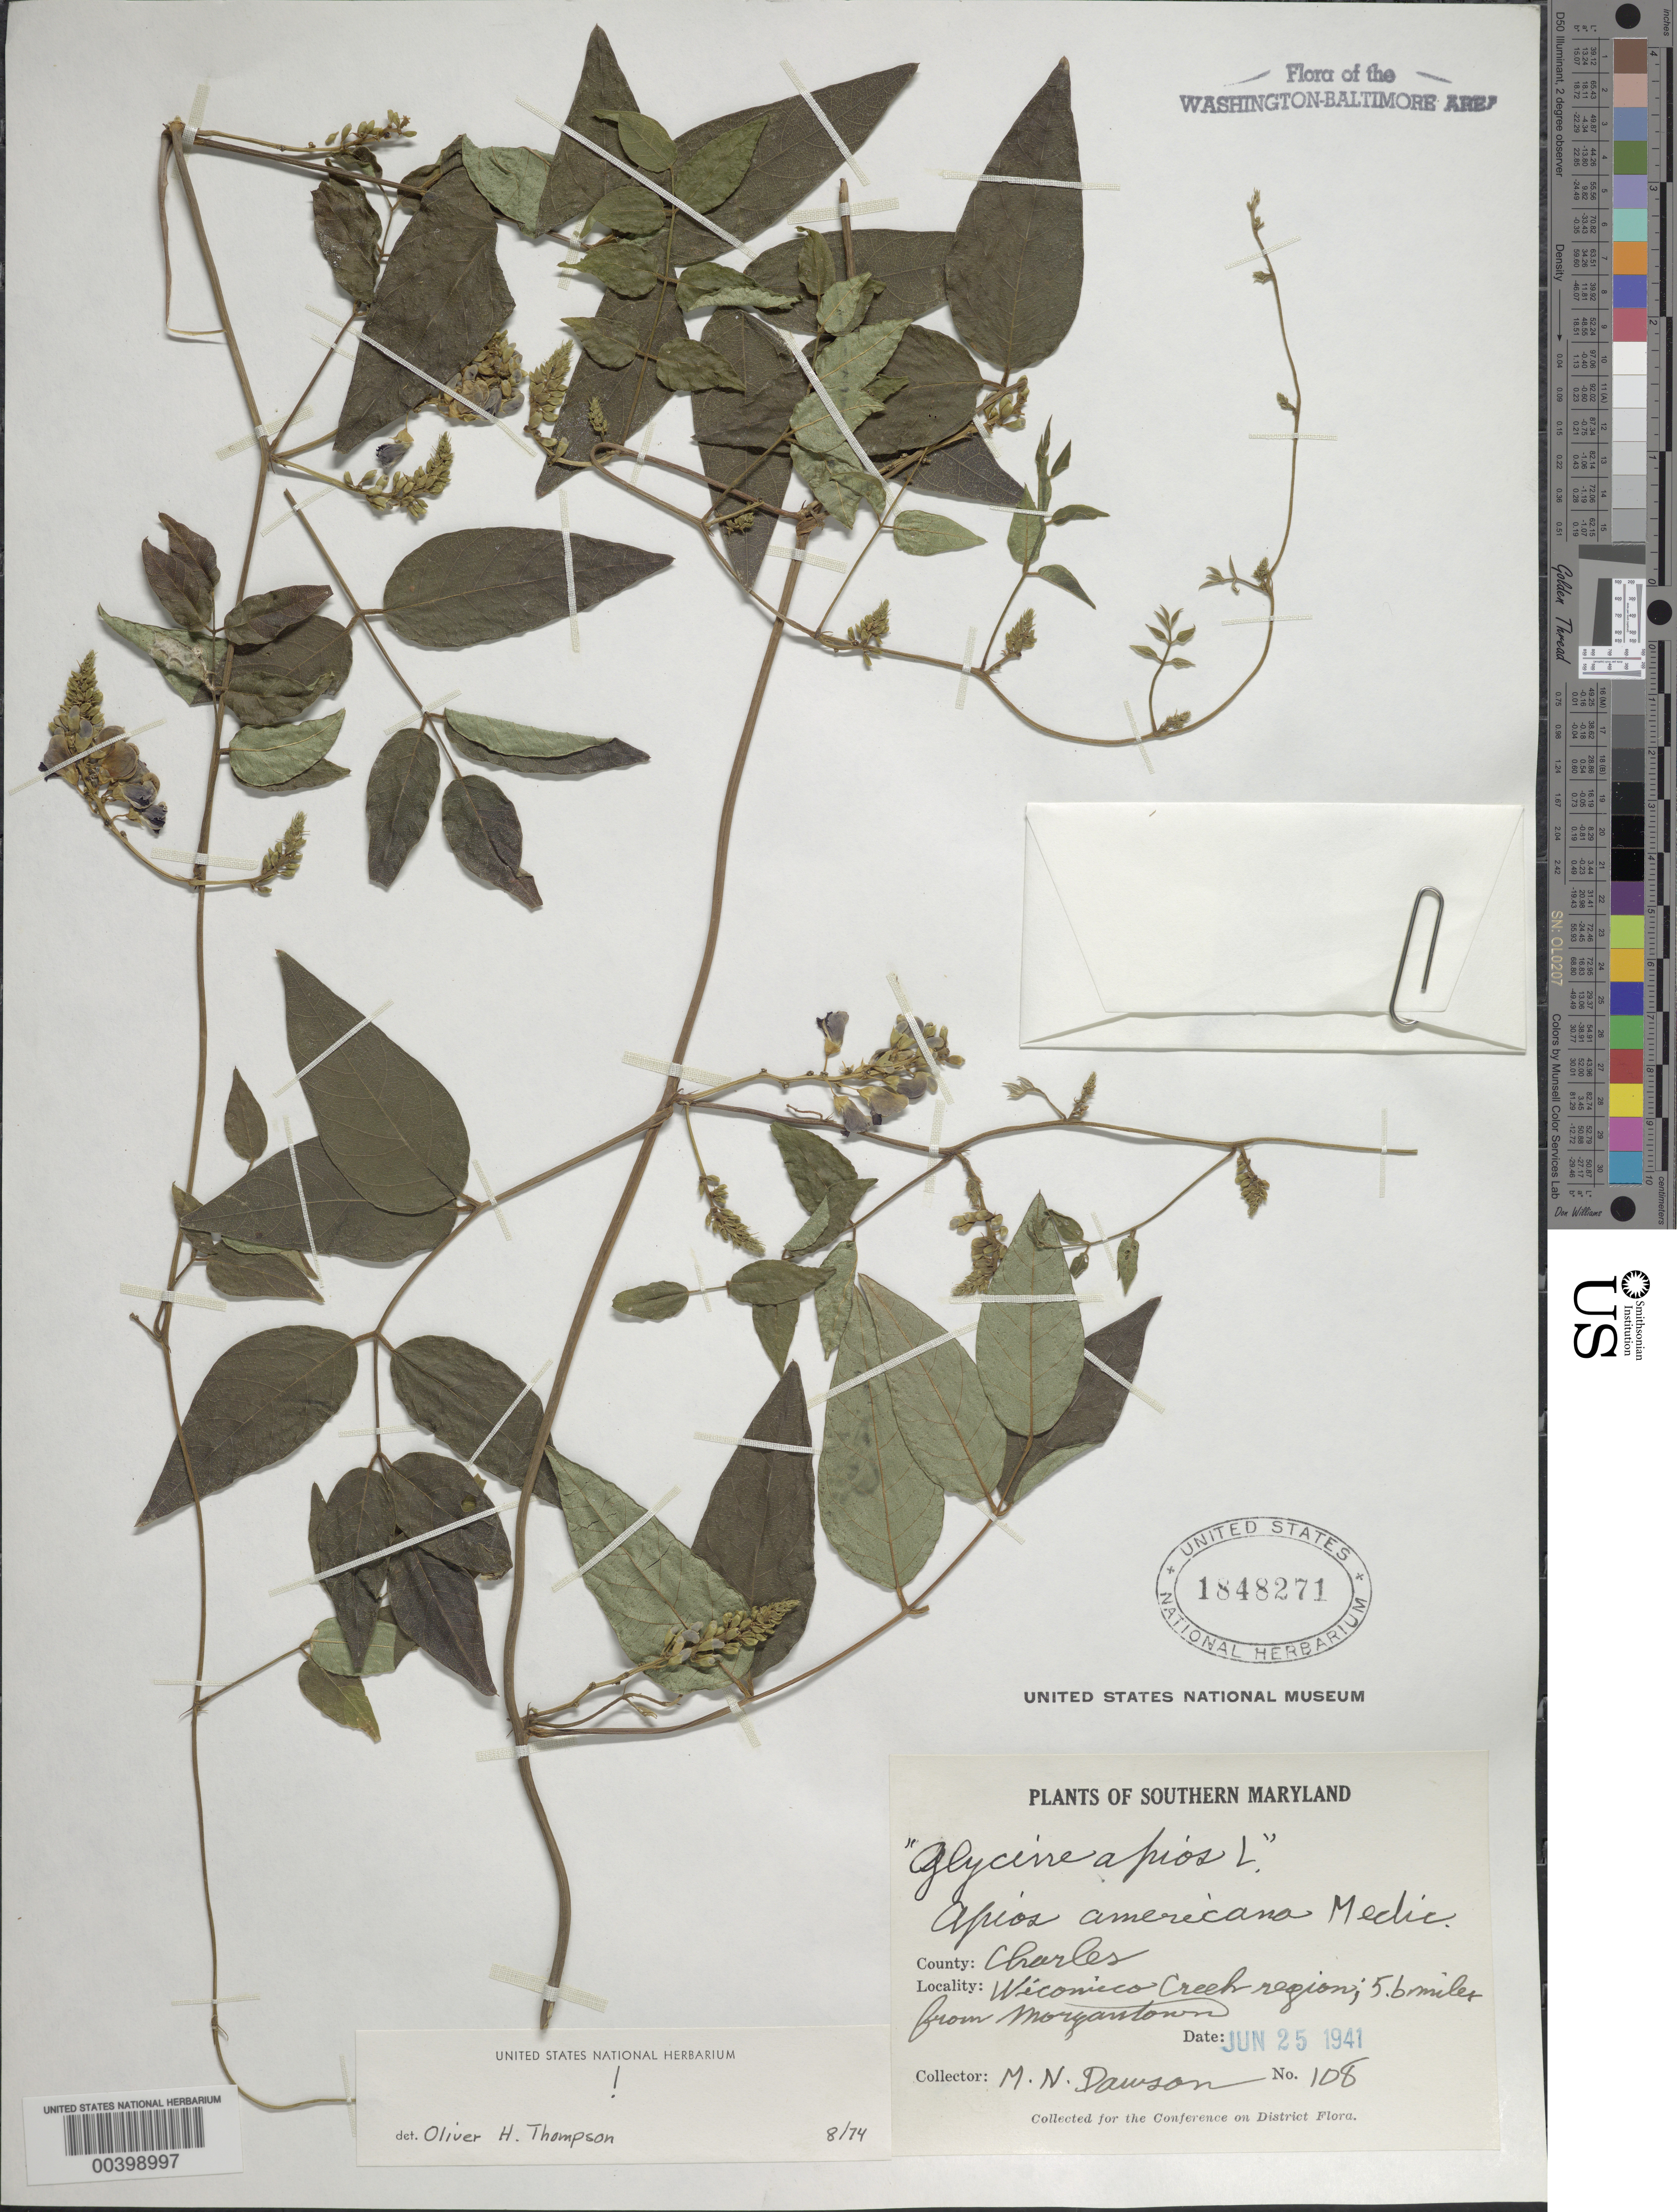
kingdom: Plantae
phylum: Tracheophyta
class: Magnoliopsida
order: Fabales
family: Fabaceae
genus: Apios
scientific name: Apios americana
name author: Medik.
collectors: M. N. Dawson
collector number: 108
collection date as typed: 25 Jun 1941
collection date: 1941-06-25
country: United States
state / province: Maryland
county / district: Charles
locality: Wicomico Creek, near Morgantown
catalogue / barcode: US 1848271